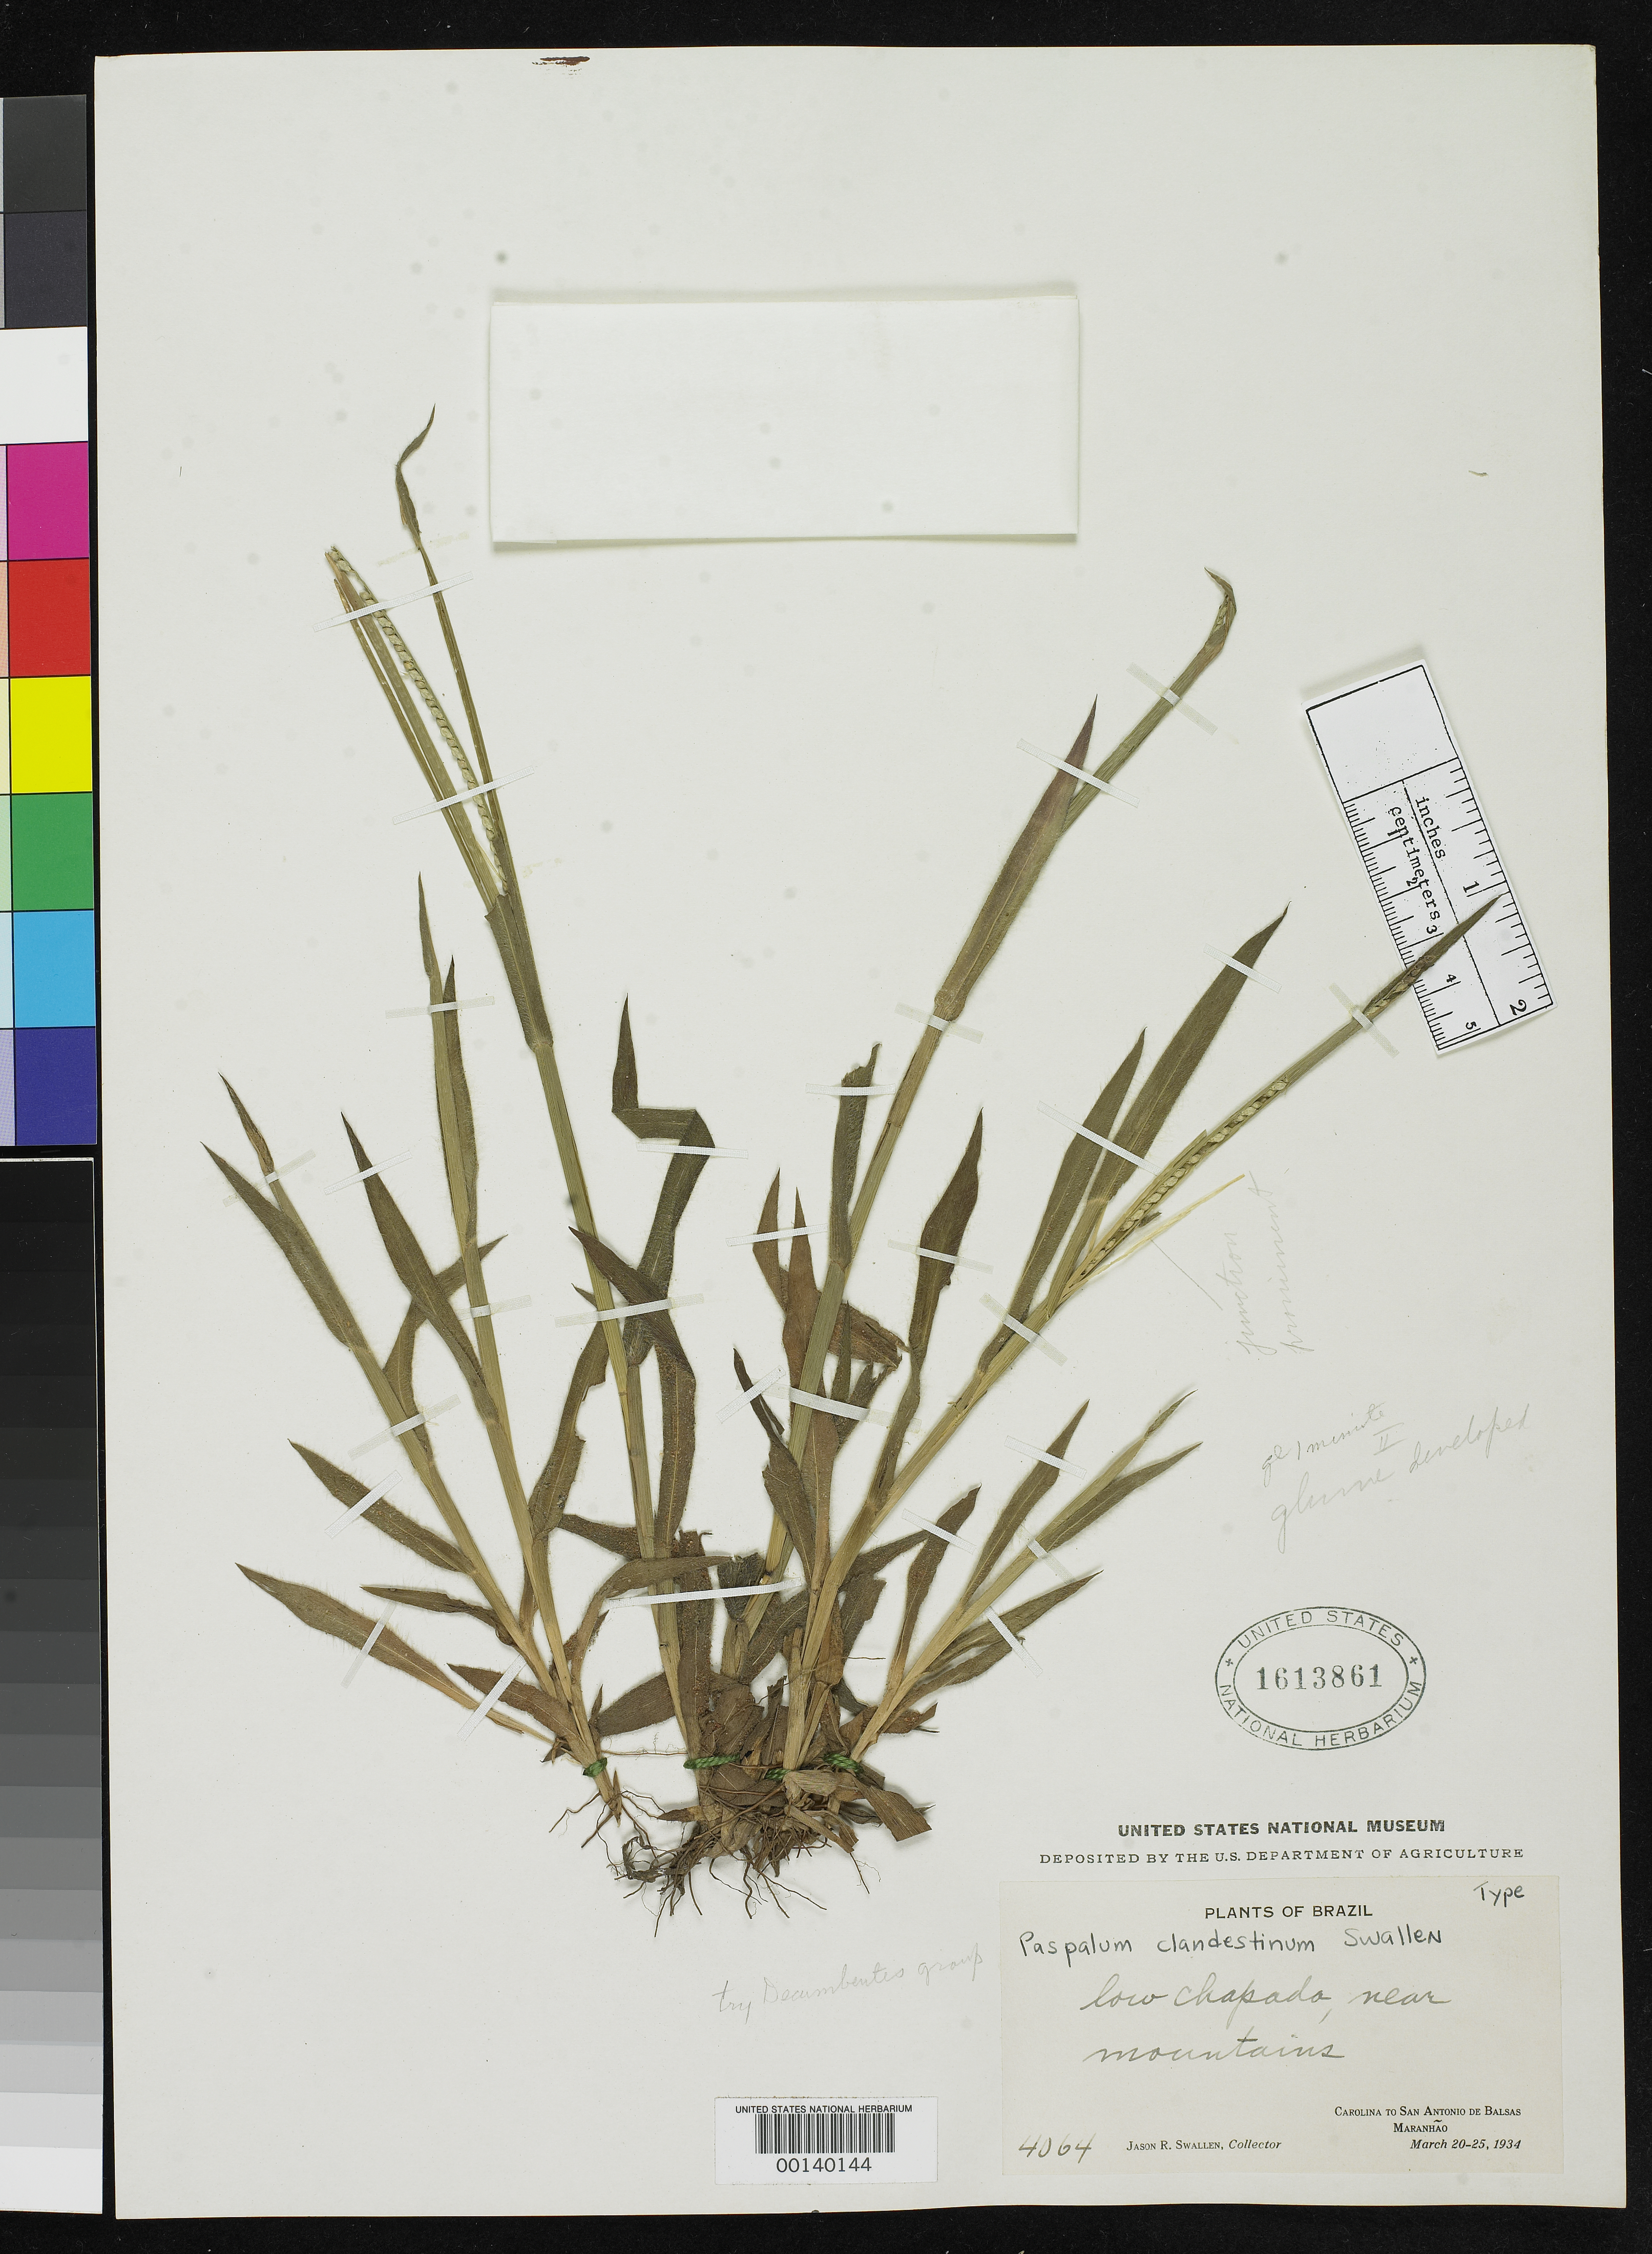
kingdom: Plantae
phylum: Tracheophyta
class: Liliopsida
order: Poales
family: Poaceae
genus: Paspalum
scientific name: Paspalum clandestinum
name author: Swallen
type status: Holotype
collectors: J. R. Swallen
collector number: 4064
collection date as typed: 20 Mar 1934 to 25 Mar 1934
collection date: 1934-03-20/1934-03-25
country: Brazil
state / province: Maranhão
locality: Carolina to San Antonio de Balsas.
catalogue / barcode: US 1613861